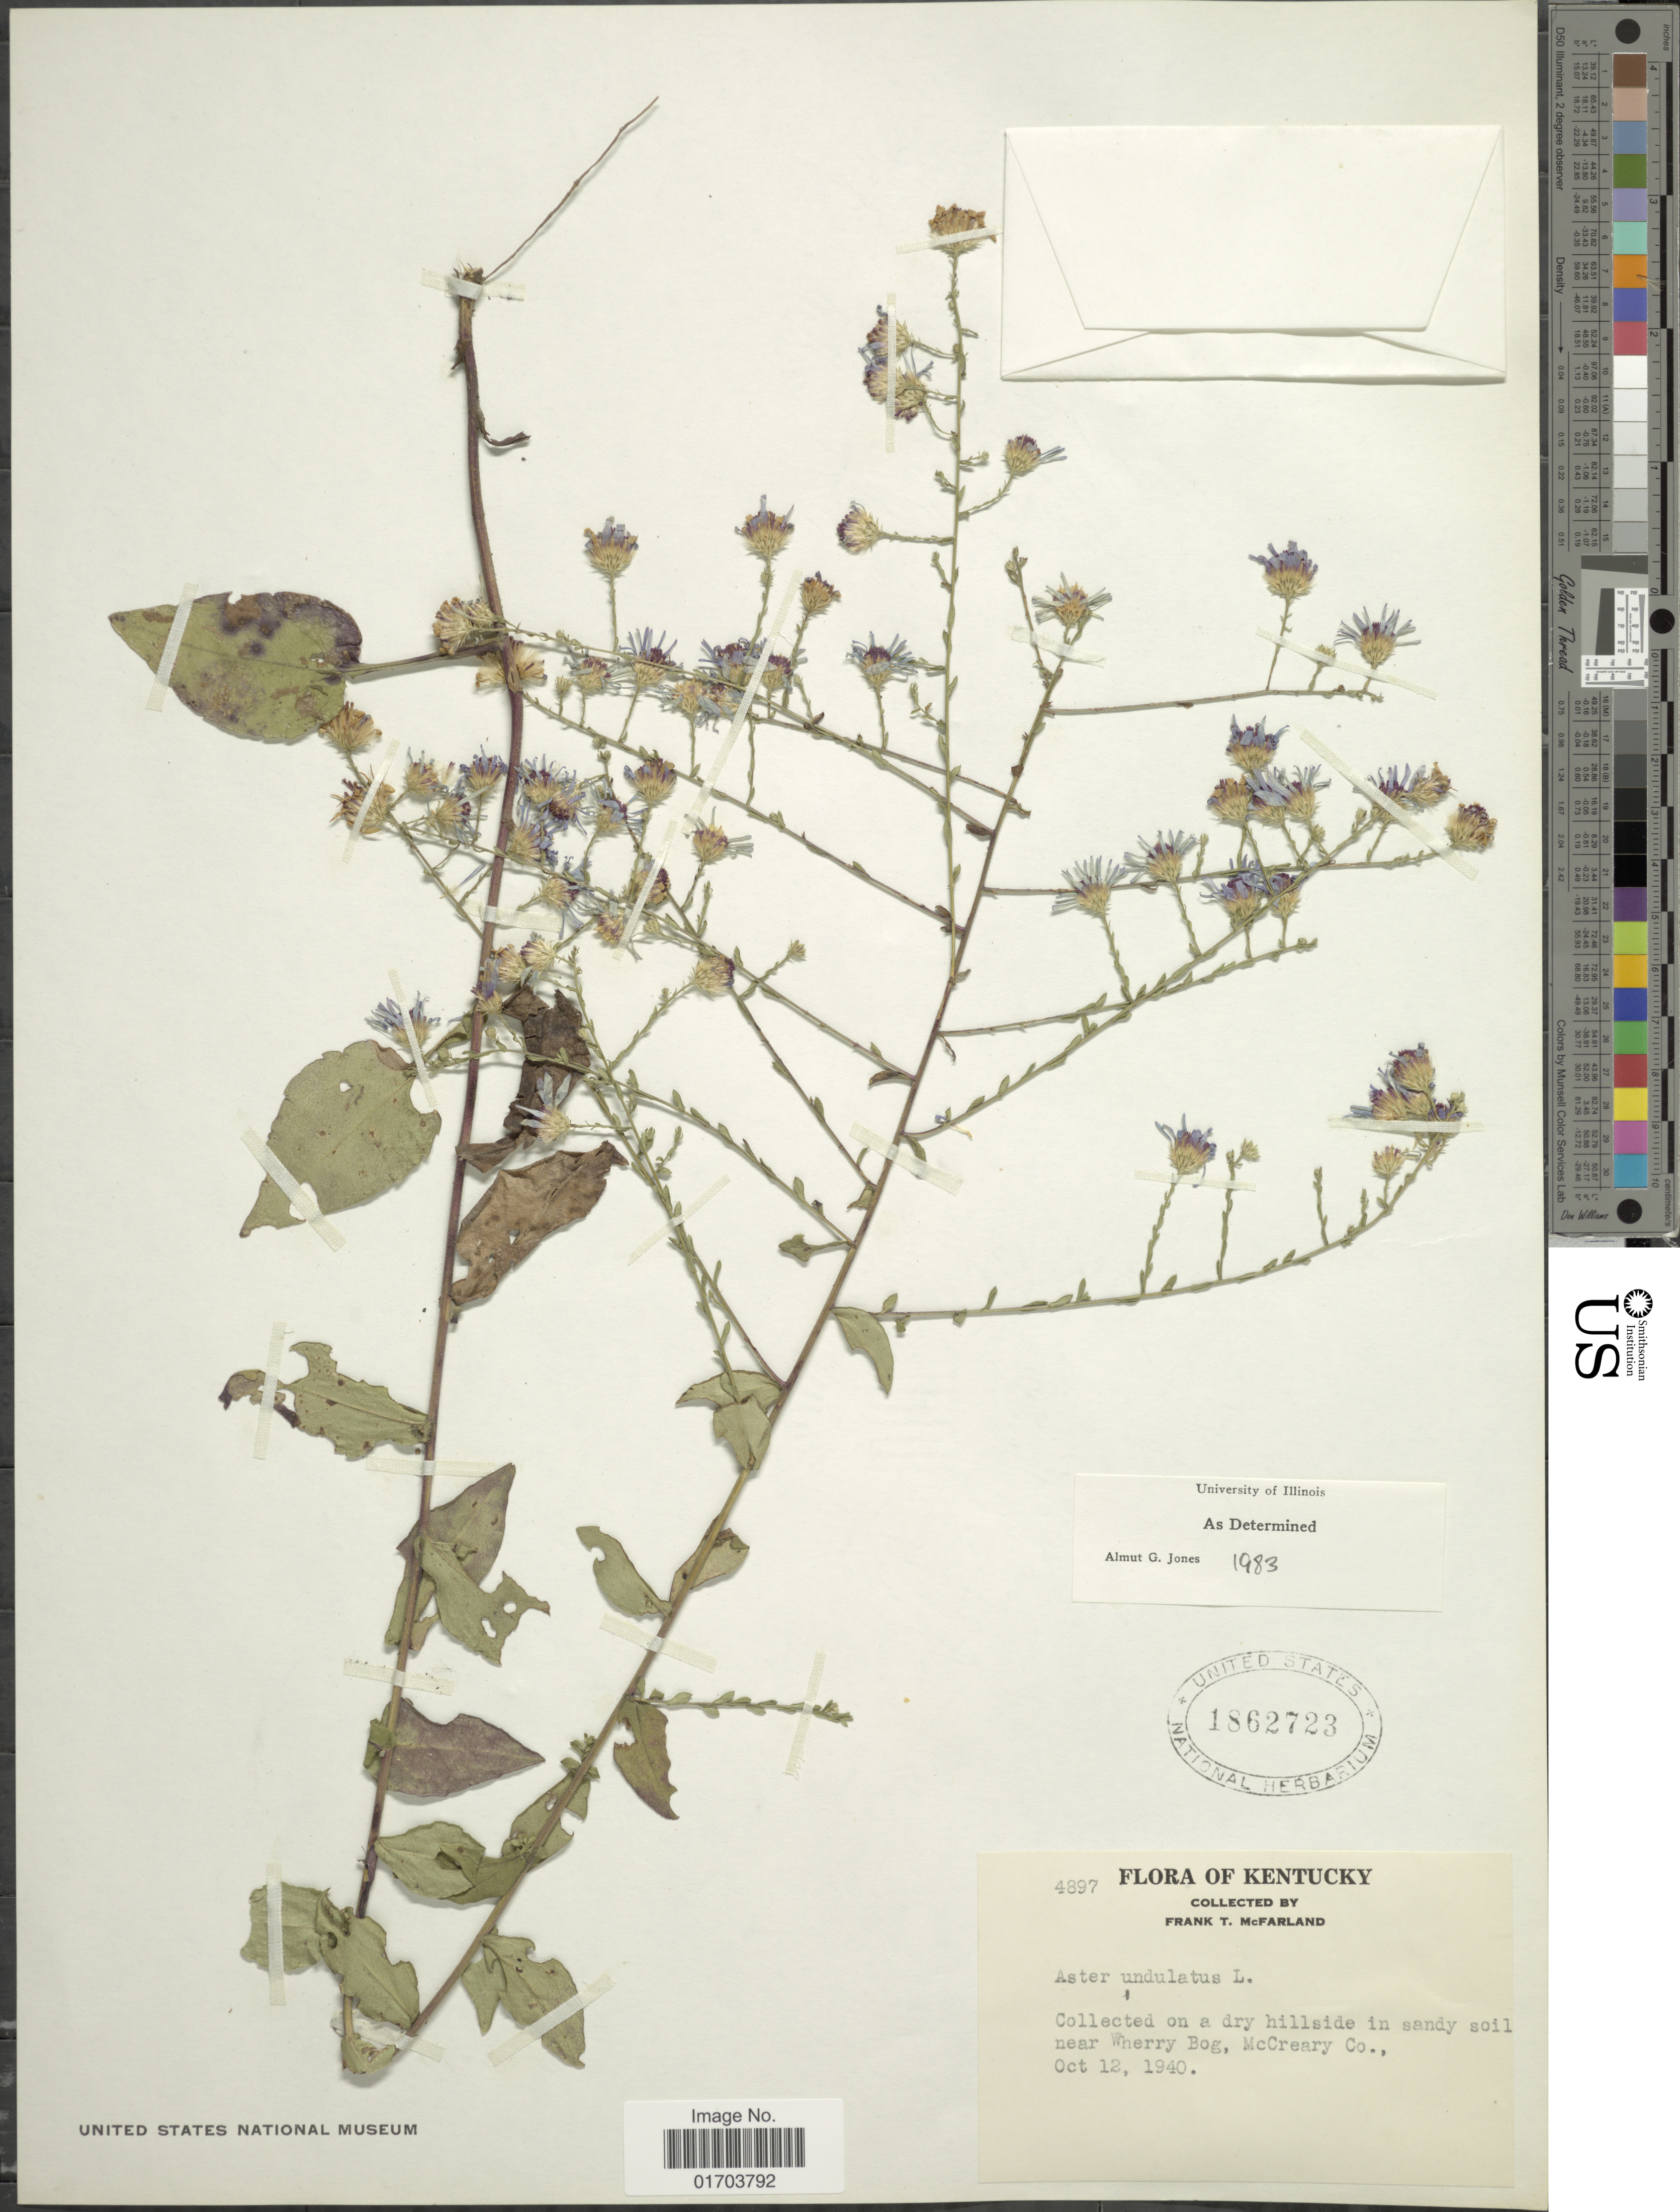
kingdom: Plantae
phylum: Tracheophyta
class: Magnoliopsida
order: Asterales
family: Asteraceae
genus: Symphyotrichum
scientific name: Symphyotrichum undulatum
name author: (L.) G.L. Nesom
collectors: F. McFarland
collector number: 4897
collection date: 1940-10-12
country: United States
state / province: Kentucky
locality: Collected on a dry hillside on sandy soil near Wherry Bog, McCreary Co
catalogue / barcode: US 1862723